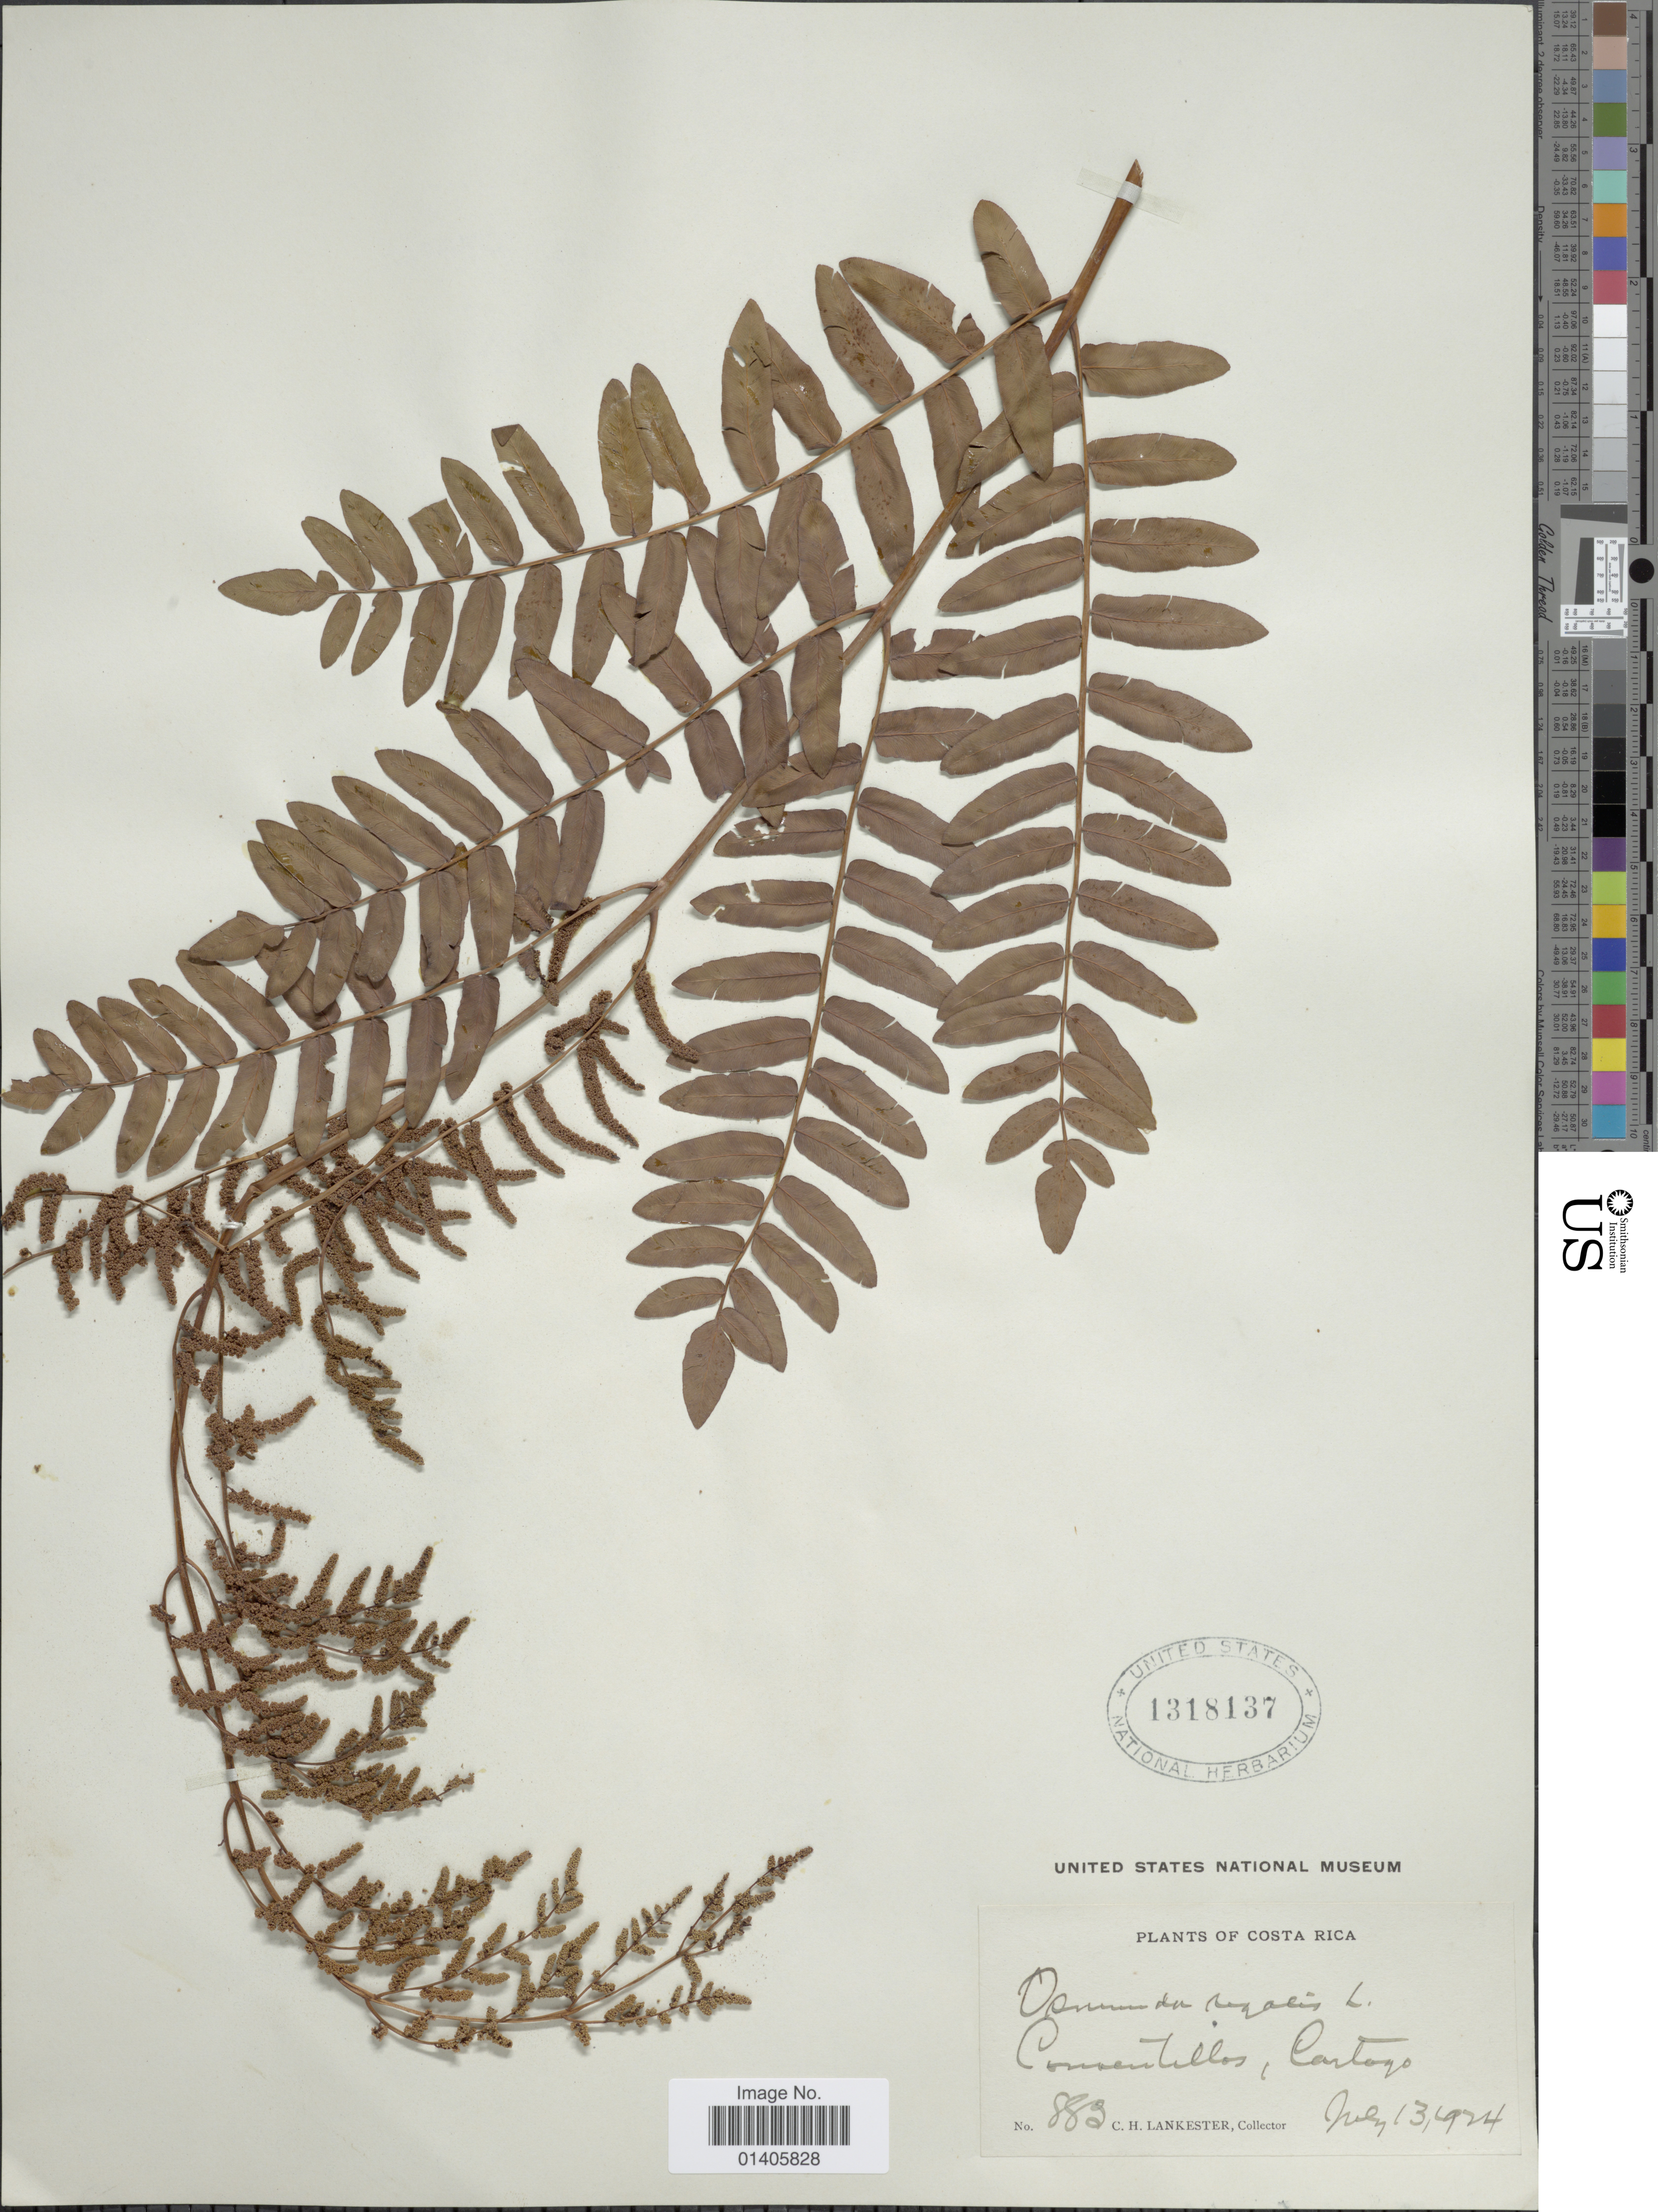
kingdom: Plantae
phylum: Tracheophyta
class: Polypodiopsida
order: Osmundales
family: Osmundaceae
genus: Osmunda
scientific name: Osmunda regalis var. palustris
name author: (Schrad.) C. Chr. ex Angely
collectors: C. H. Lankester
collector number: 883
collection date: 1924-07-13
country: Costa Rica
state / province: Cartago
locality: Conventillos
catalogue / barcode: US 1318137